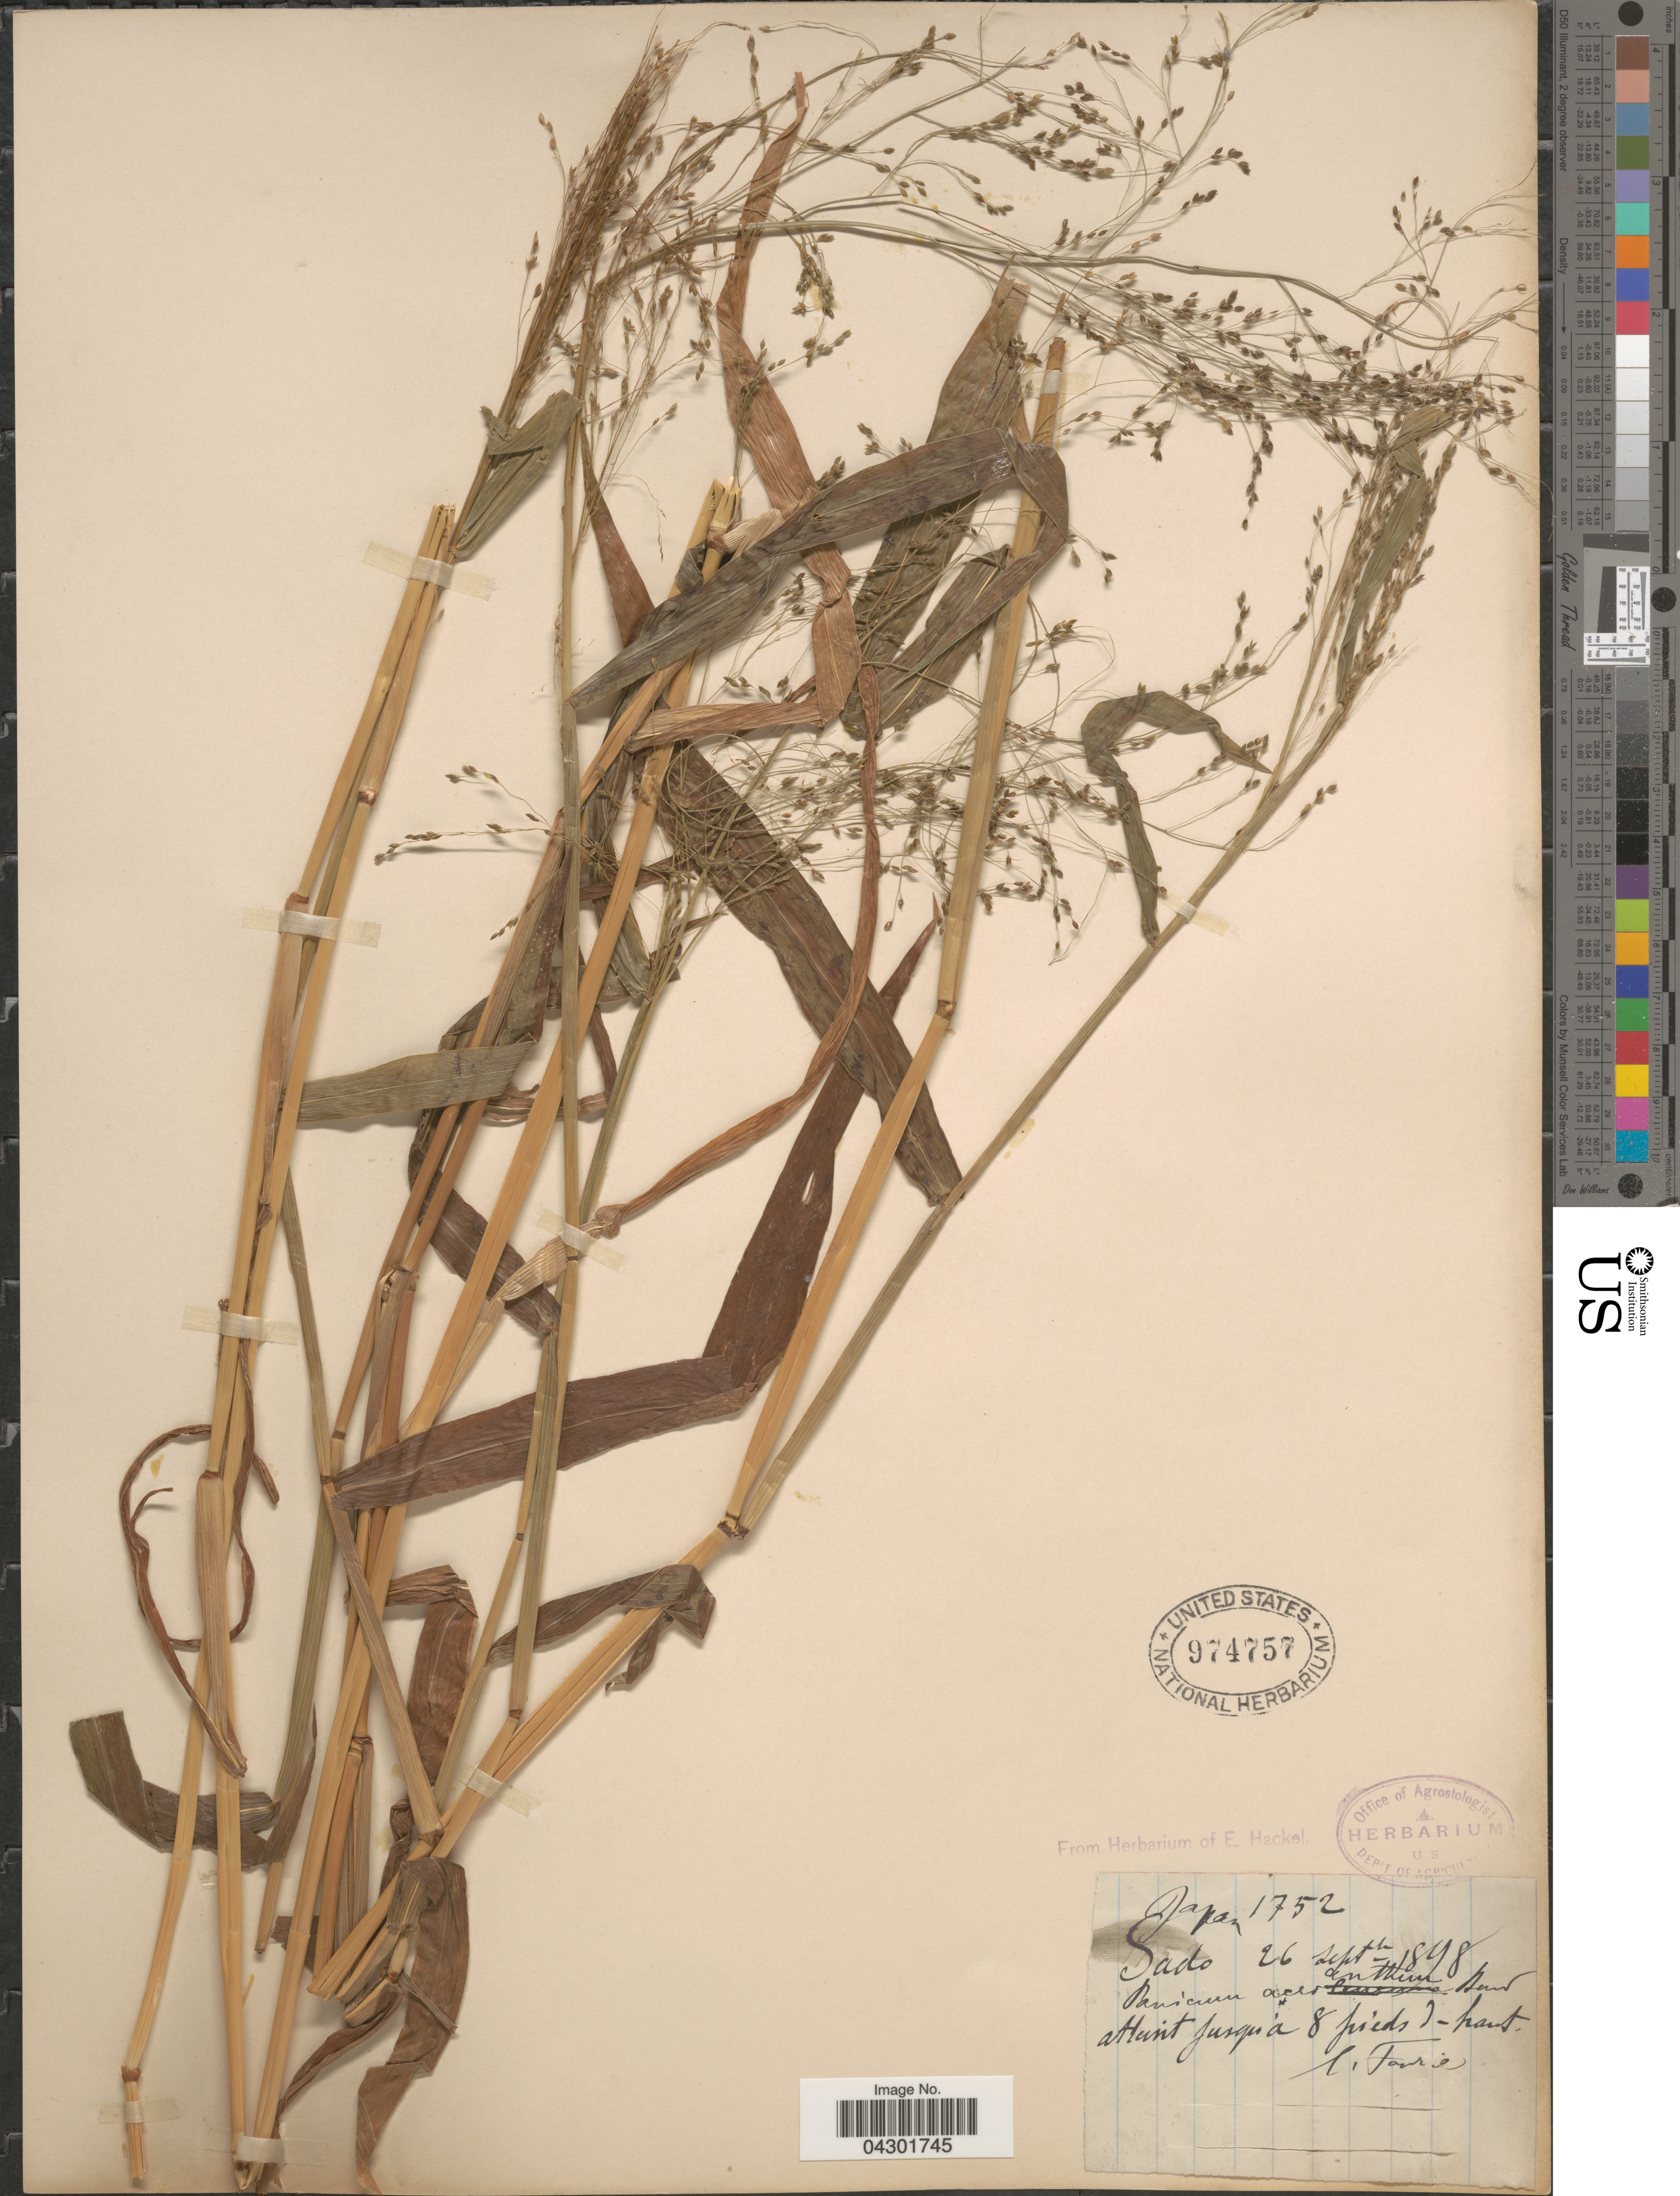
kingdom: Plantae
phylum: Tracheophyta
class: Liliopsida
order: Poales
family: Poaceae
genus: Panicum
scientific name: Panicum bisulcatum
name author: Thunb.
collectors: -. Faurie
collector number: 1752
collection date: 1898-09-26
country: Japan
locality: Sado [unsure placement]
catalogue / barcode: US 974757